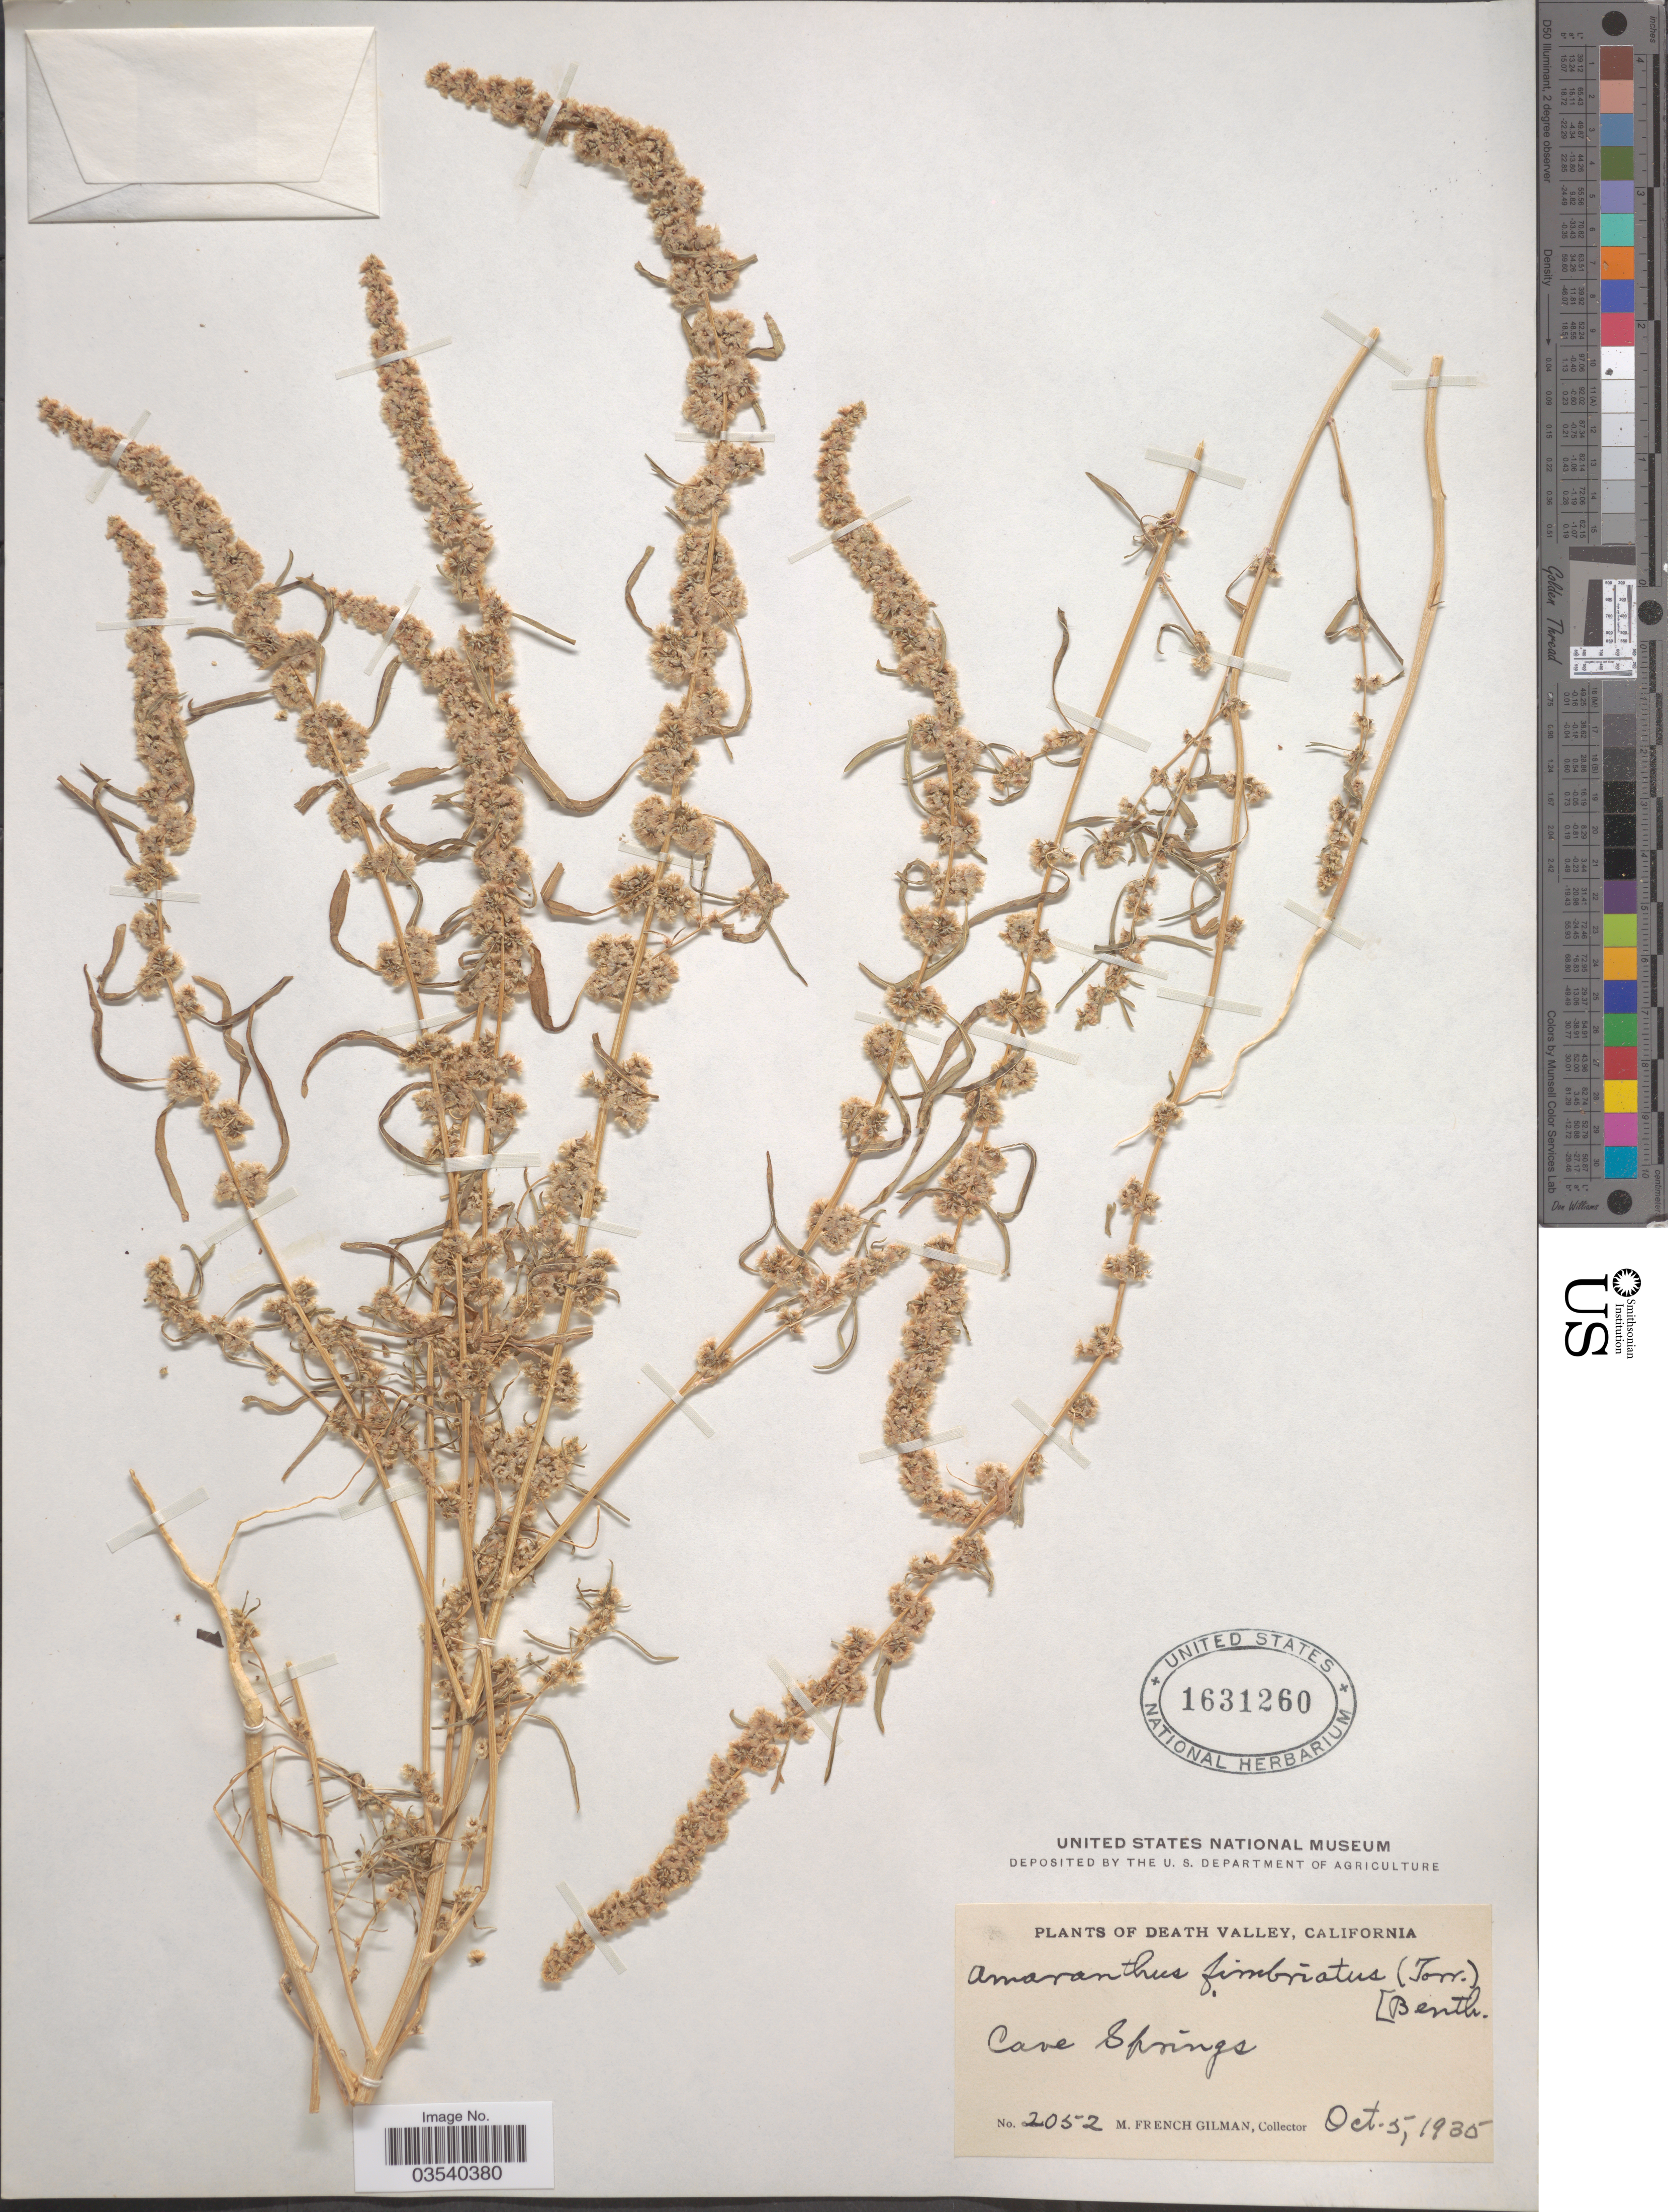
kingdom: Plantae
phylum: Tracheophyta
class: Magnoliopsida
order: Caryophyllales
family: Amaranthaceae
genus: Amaranthus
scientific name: Amaranthus fimbriatus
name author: (Torr.) Benth. ex S. Watson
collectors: M. F. Gilman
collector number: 2052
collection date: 1935-10-05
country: United States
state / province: California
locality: Death Valley, Cave Springs.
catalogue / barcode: US 1631260